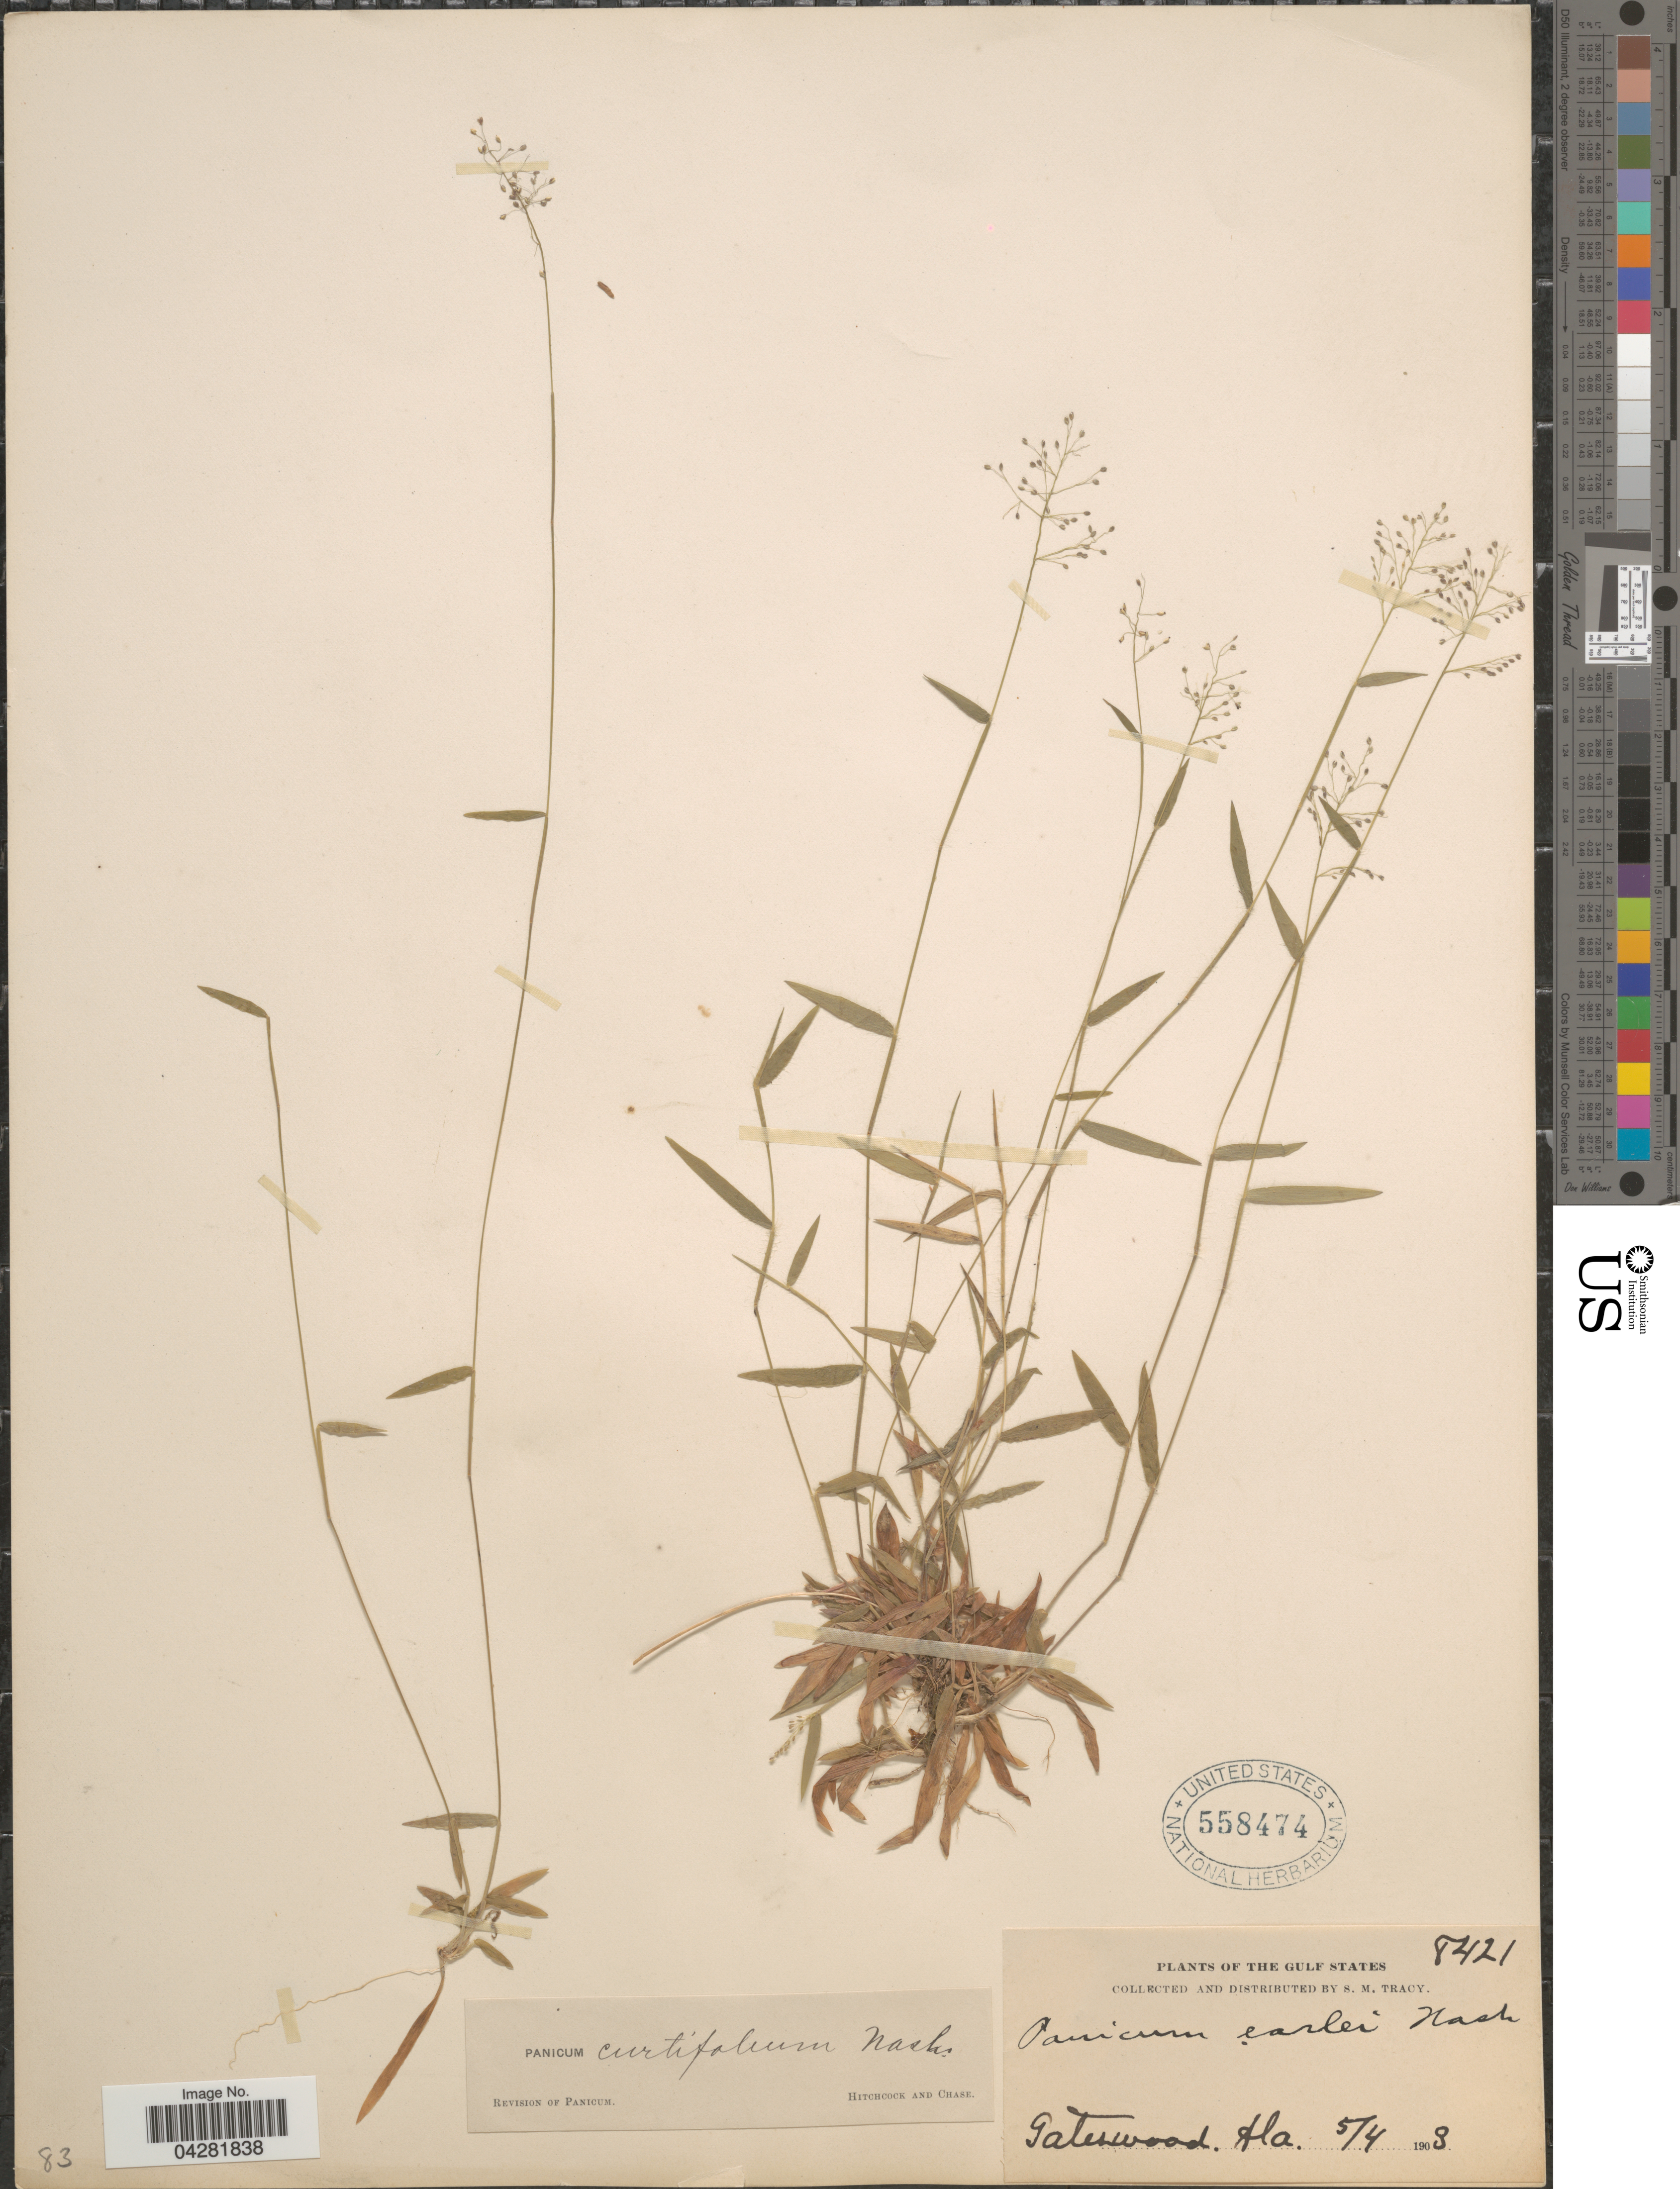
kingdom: Plantae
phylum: Tracheophyta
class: Liliopsida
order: Poales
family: Poaceae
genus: Dichanthelium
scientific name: Dichanthelium ensifolium var. ensifolium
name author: (Baldwin ex Elliot) Gould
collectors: S. M. Tracy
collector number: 8421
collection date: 1903-05-04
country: United States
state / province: Florida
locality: Gulf States. Gateswood.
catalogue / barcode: US 558474